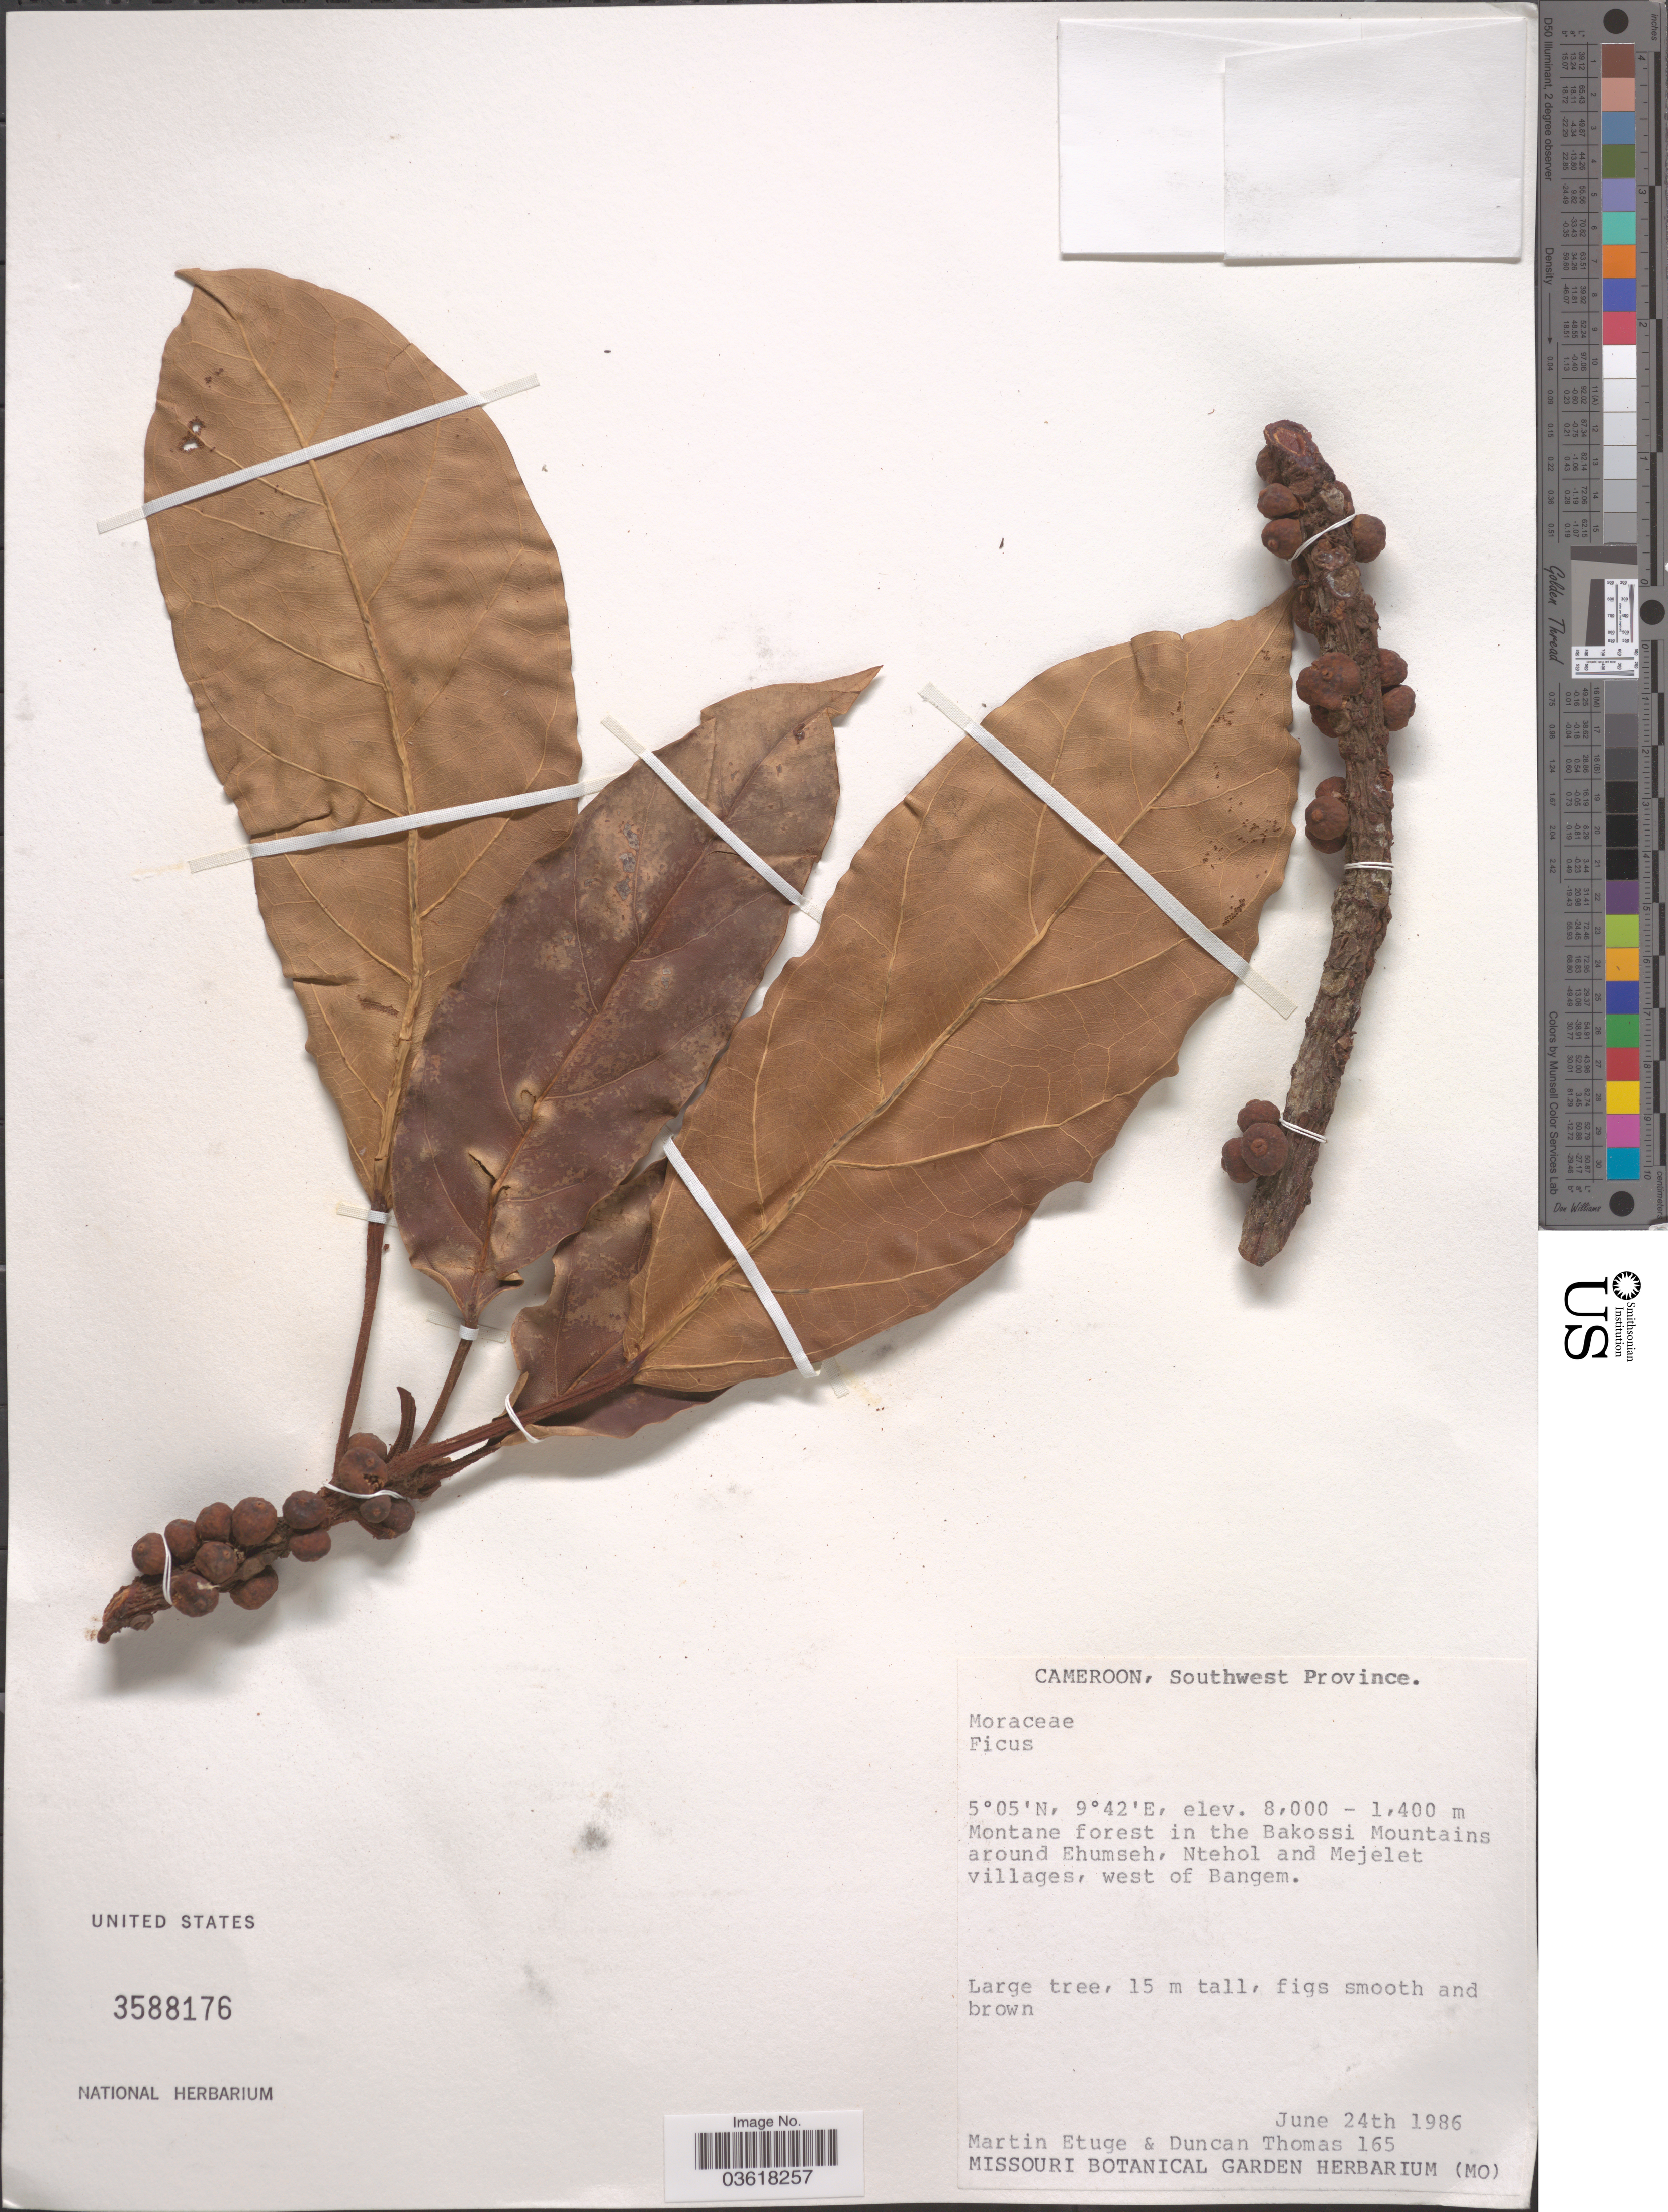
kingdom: Plantae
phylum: Tracheophyta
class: Magnoliopsida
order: Rosales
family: Moraceae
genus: Ficus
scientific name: Ficus sp.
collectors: M. Etuge & D. W. Thomas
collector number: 165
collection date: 1986-06-24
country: Cameroon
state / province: Sud-Ouest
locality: Southwest Province. Montane forest in the Bakossi Mountains around Ehumseh, Ntehol and Mejelet villages, west of Bangem.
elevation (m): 1400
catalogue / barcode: US 3588176